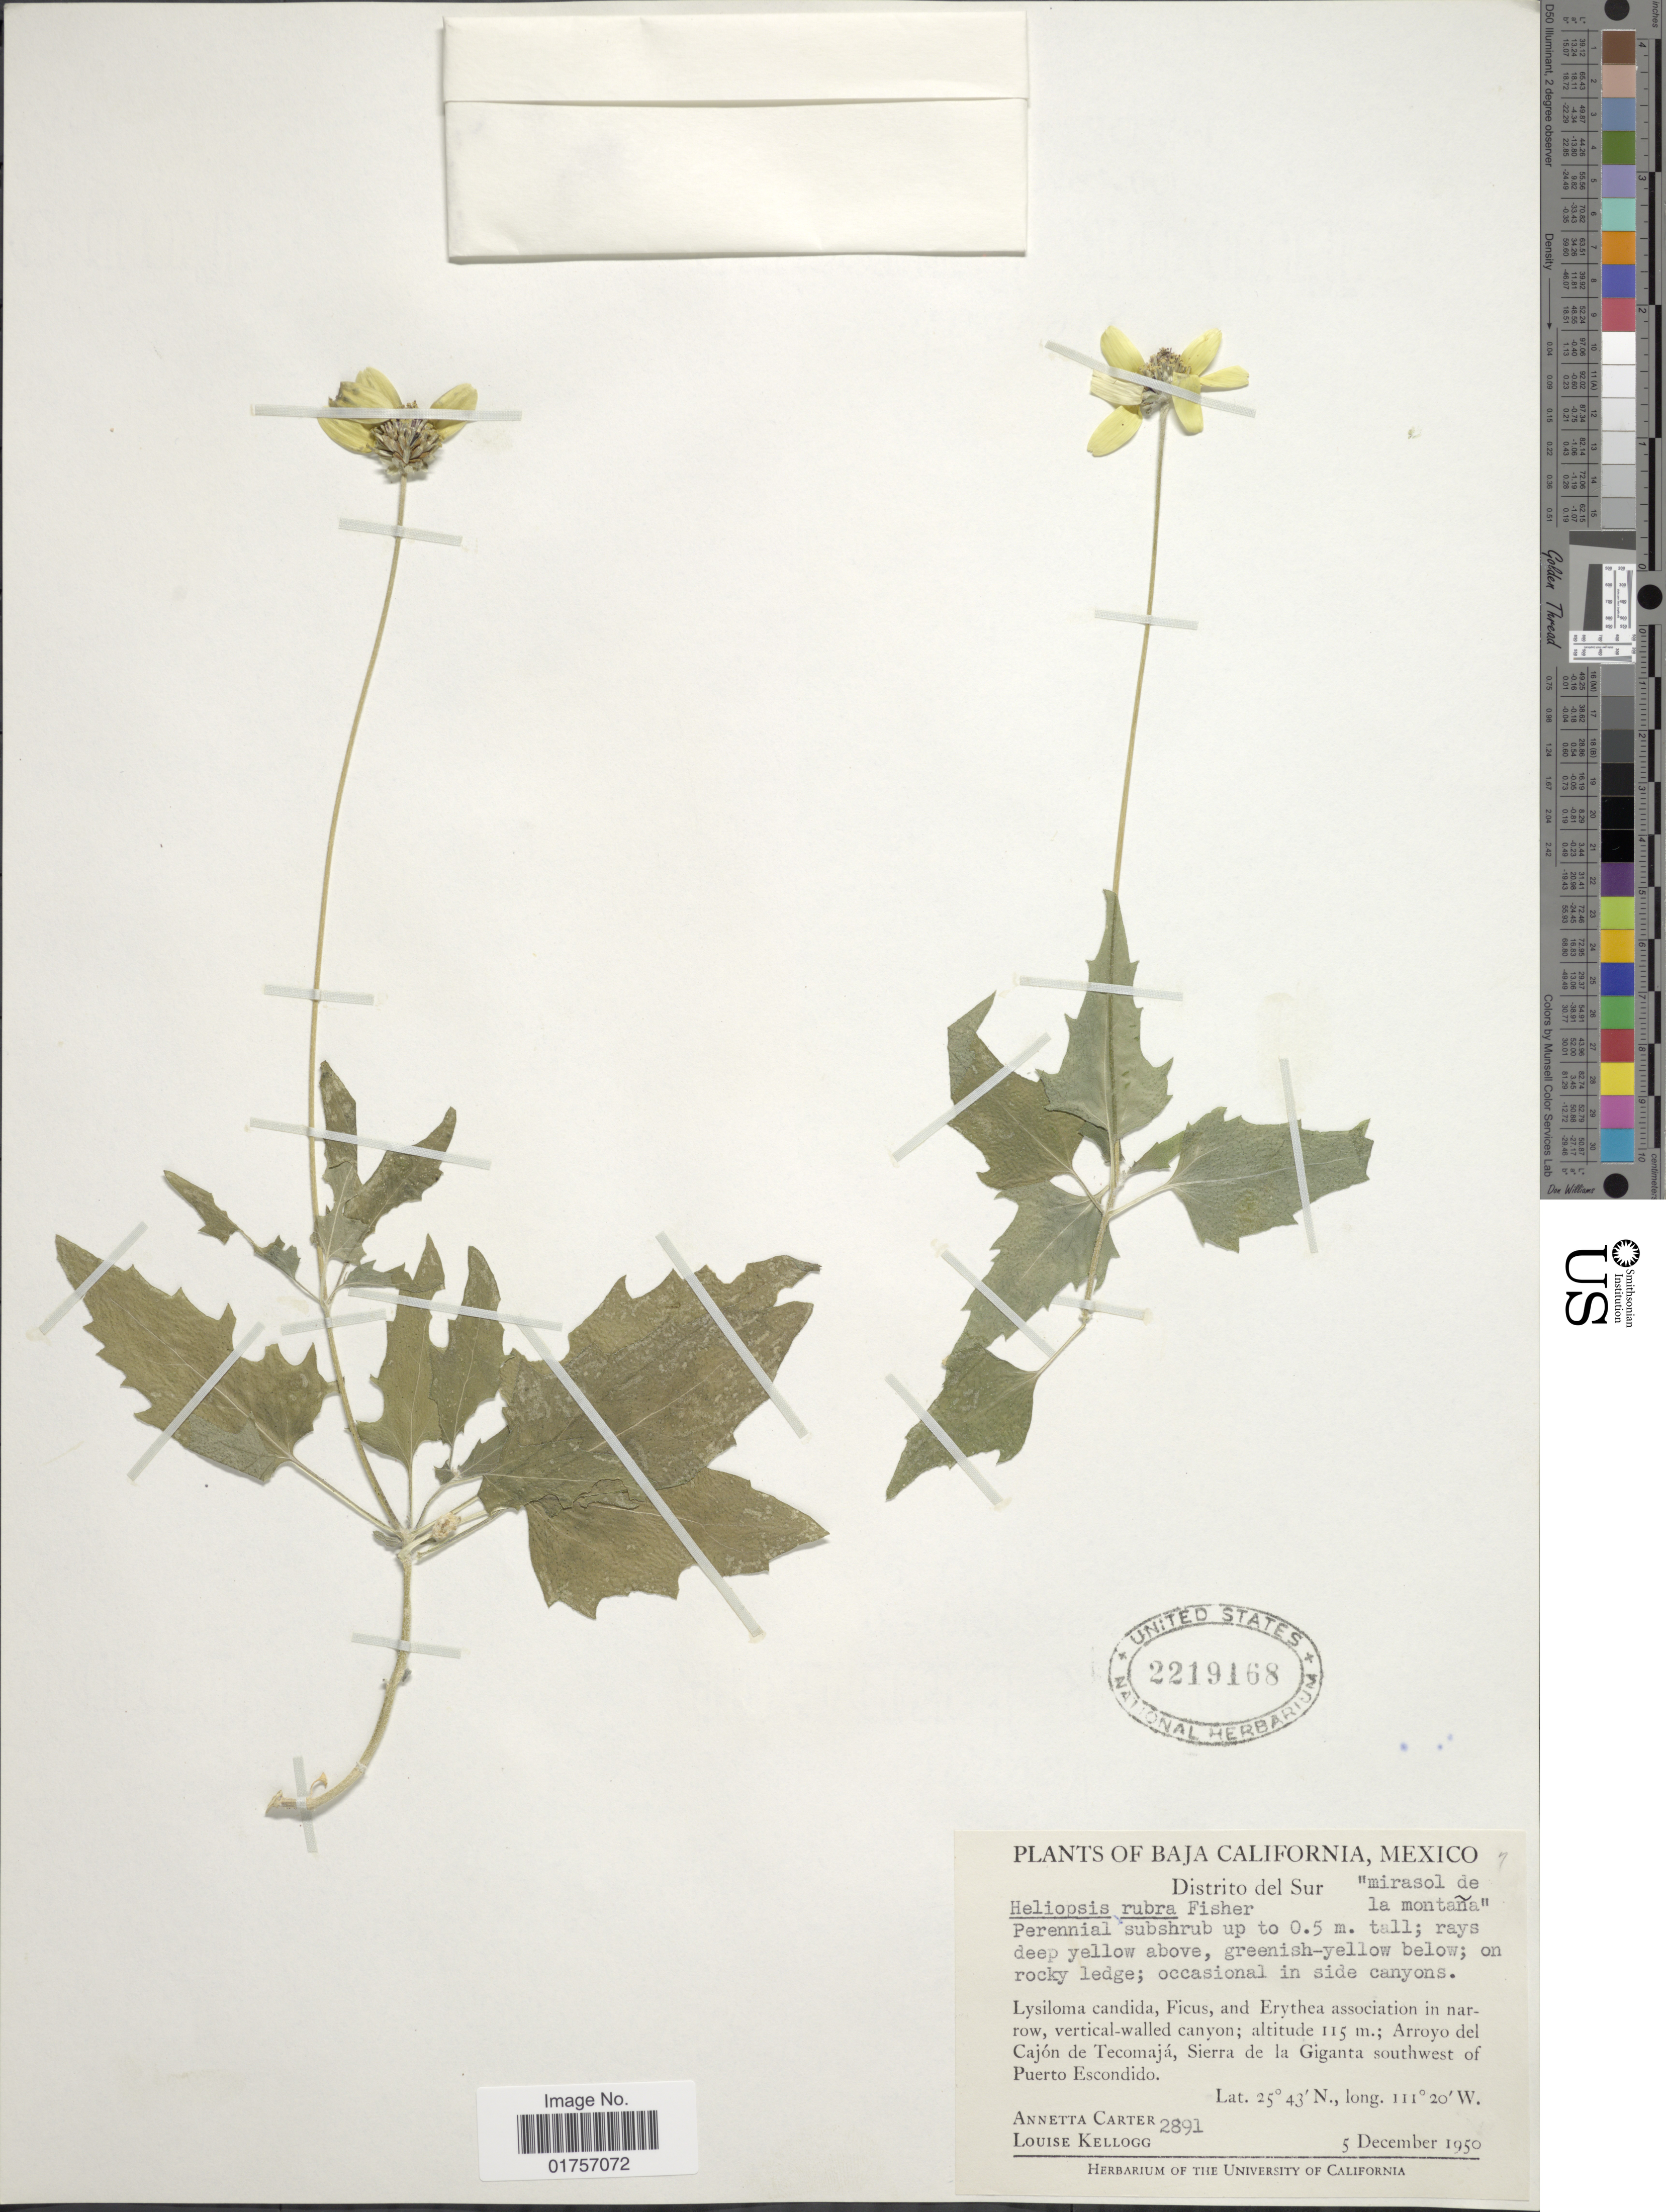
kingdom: Plantae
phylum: Tracheophyta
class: Magnoliopsida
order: Asterales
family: Asteraceae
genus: Heliopsis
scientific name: Heliopsis rubra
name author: T.R. Fisher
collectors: A. Carter & L. Kellogg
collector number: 2891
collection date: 1950-12-05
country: Mexico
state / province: Baja California Sur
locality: Arroyo del Cajón de Tecomajá, Sierra de la Giganta southwest of Puerto Escondido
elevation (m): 115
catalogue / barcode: US 2219168